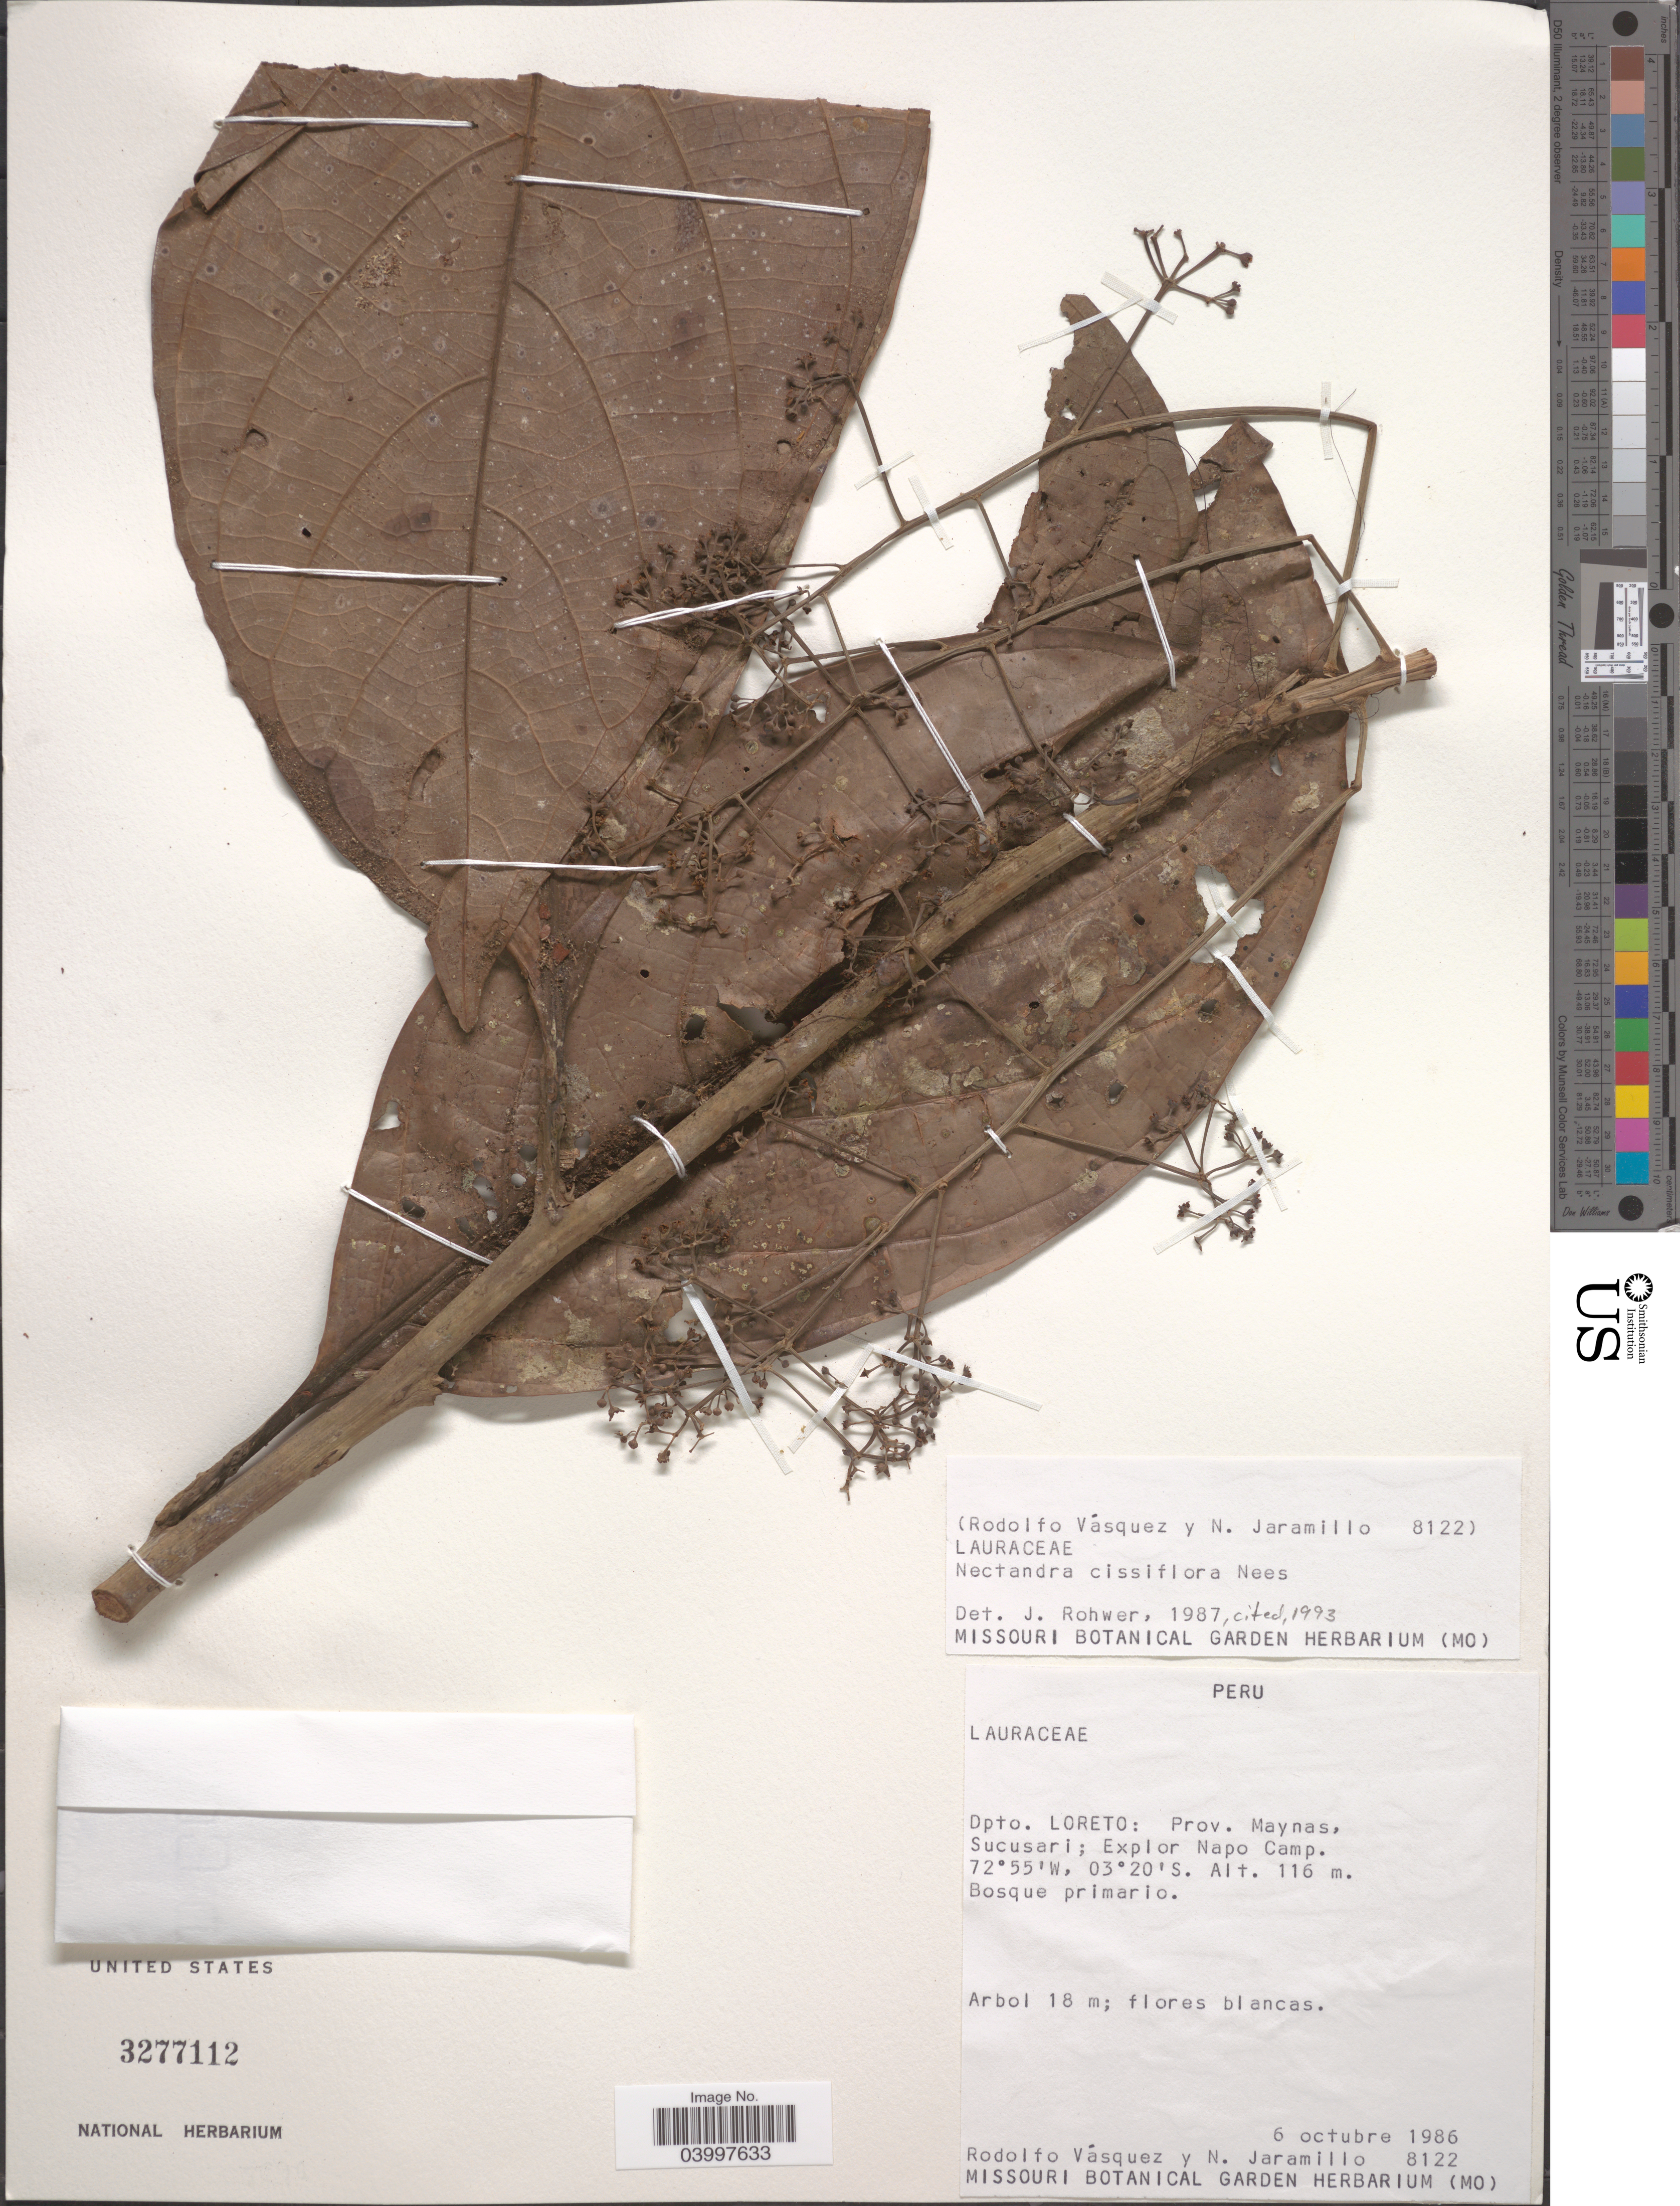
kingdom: Plantae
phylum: Tracheophyta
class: Magnoliopsida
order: Laurales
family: Lauraceae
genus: Nectandra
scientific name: Nectandra cissiflora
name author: Nees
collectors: R. Vásquez & N. Jaramillo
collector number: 8122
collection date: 1986-10-06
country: Peru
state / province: Loreto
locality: Dpto. Loreto: Prov. Maynas, Sucusari; Explor Napo Camp.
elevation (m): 116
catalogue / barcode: US 3277112